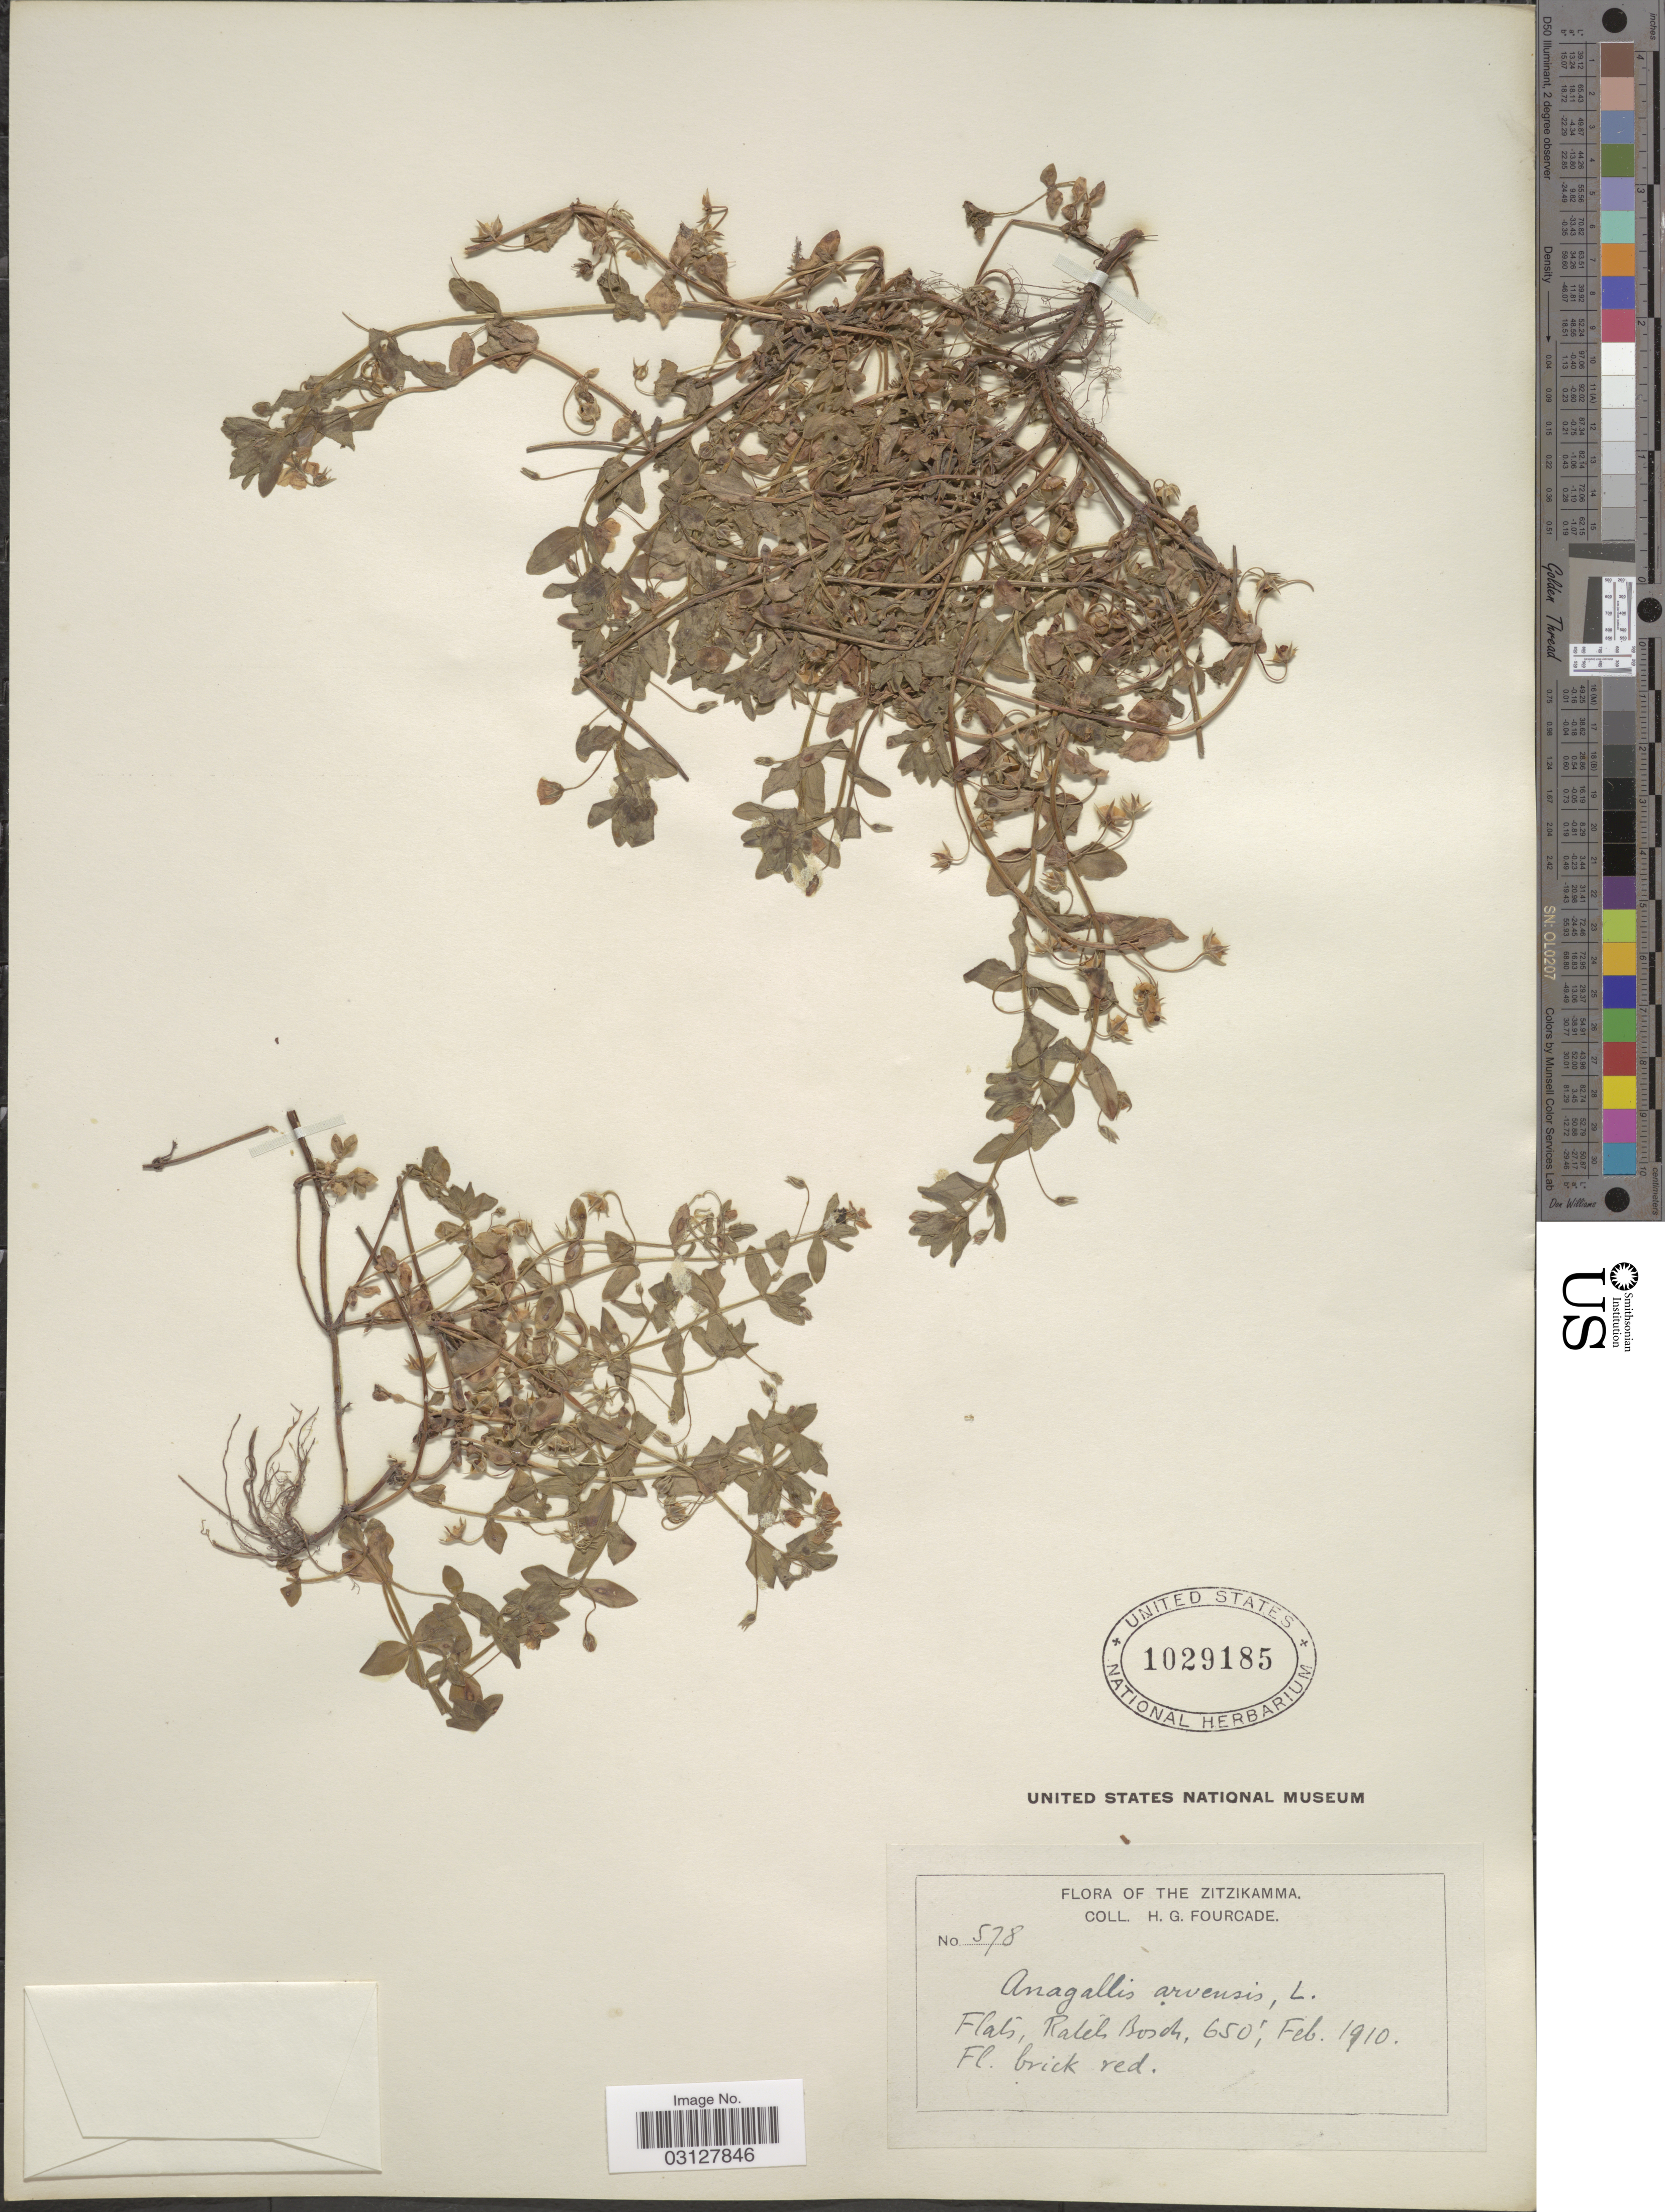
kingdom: Plantae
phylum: Tracheophyta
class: Magnoliopsida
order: Ericales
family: Primulaceae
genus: Anagallis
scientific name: Anagallis arvensis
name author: L.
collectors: H. G. Fourcade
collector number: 578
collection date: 1910-02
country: South Africa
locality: The Zitzikamma.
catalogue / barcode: US 1029185